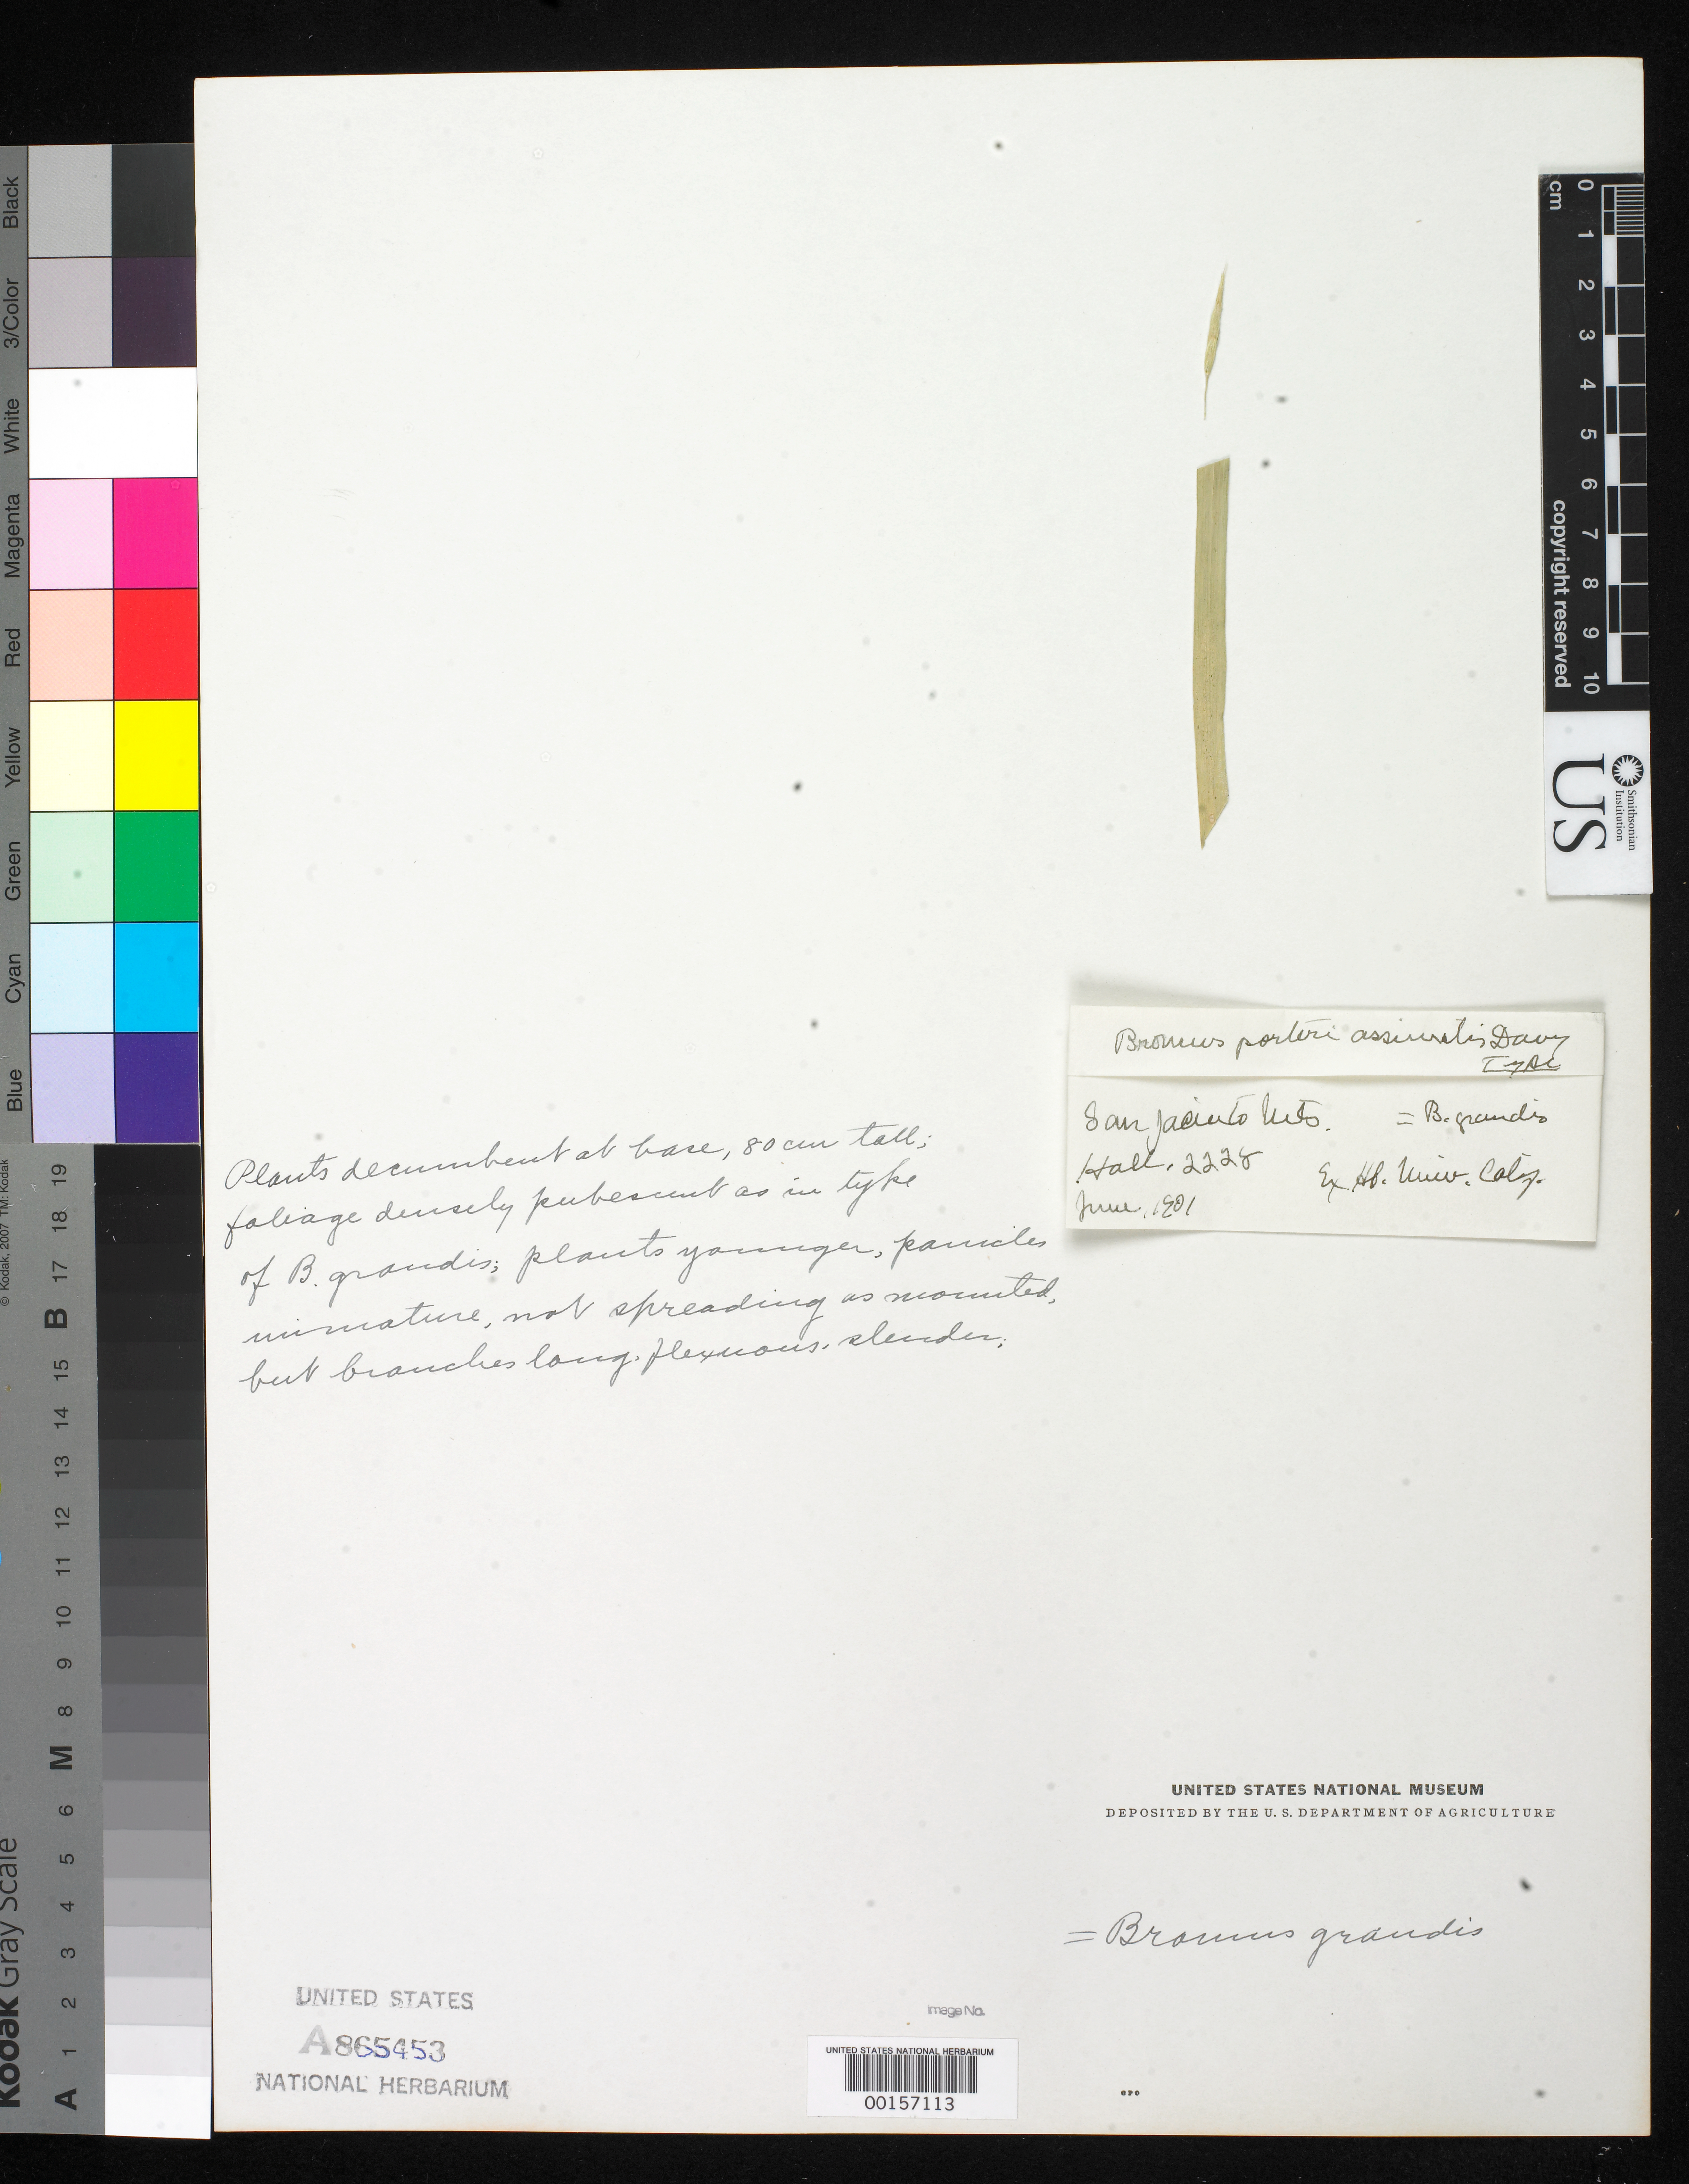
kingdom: Plantae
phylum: Tracheophyta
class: Liliopsida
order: Poales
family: Poaceae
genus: Bromus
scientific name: Bromus porteri var. assimilis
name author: Burtt Davy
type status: Type Fragment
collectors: H. M. Hall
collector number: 2228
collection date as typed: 1901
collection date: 1901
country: United States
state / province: California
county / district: Riverside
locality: San Jacinto Mtns., the south side.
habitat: Wooded slopes and benches.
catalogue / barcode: US 865453A